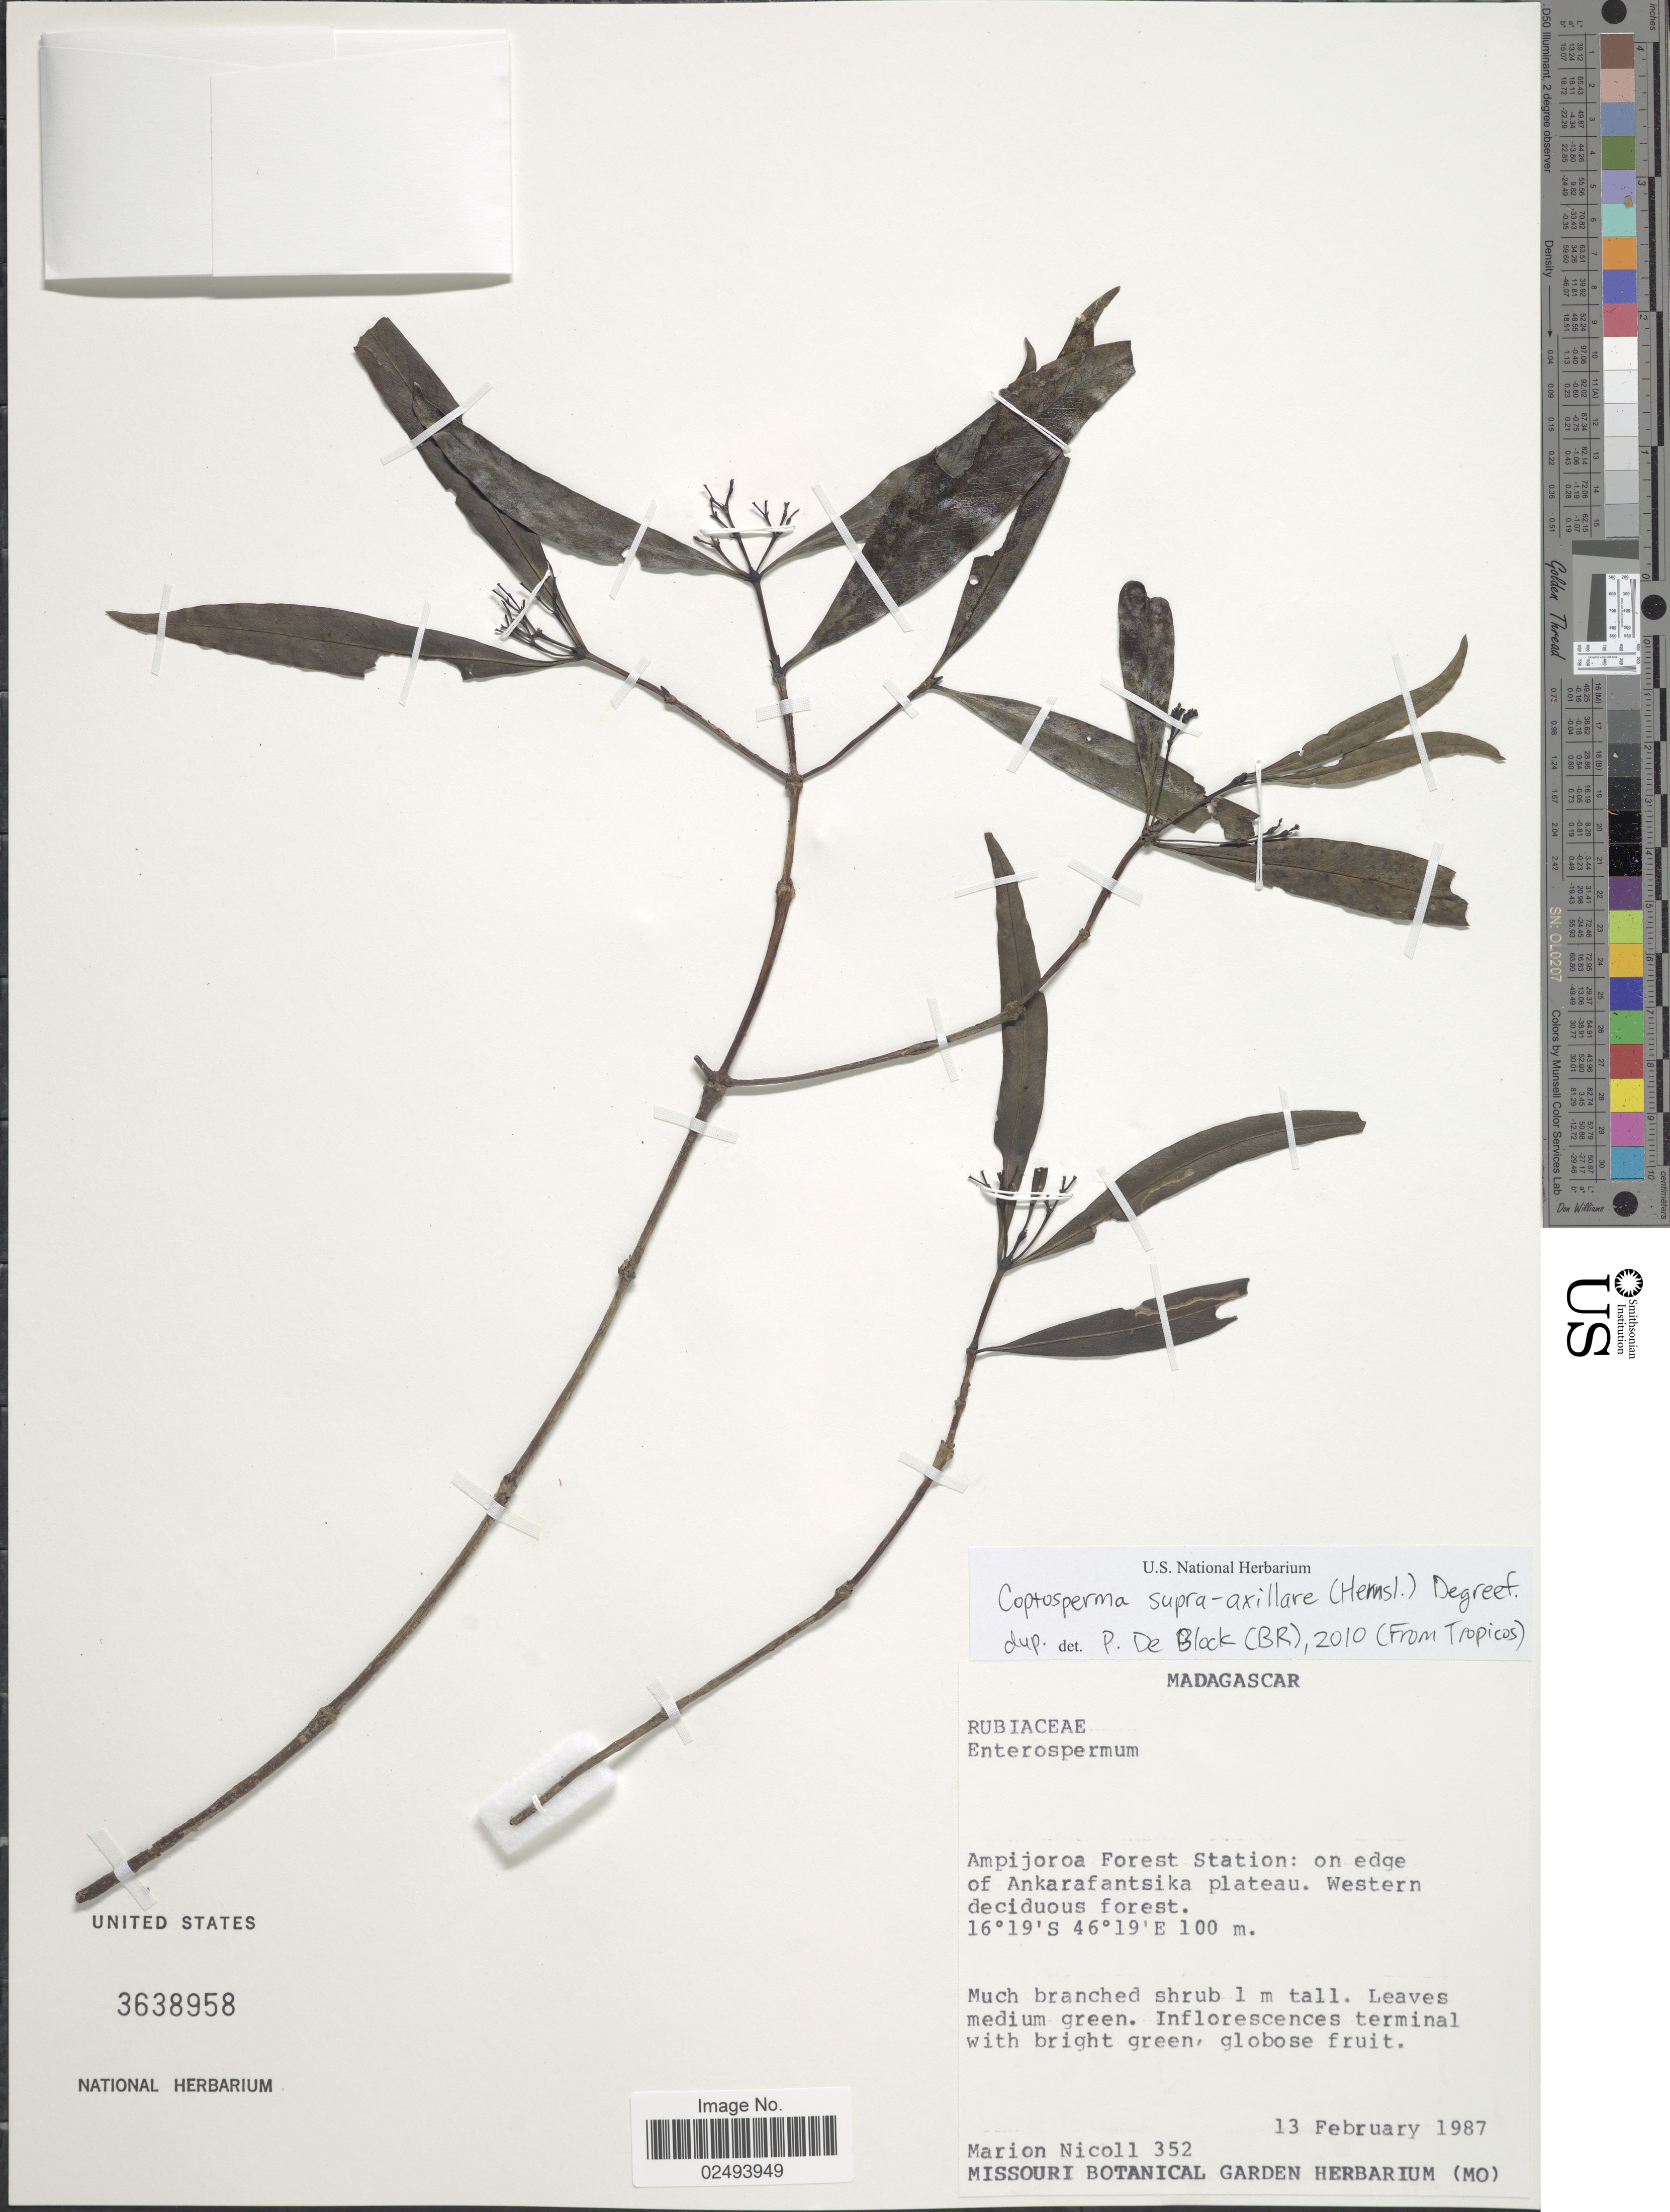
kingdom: Plantae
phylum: Tracheophyta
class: Magnoliopsida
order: Gentianales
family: Rubiaceae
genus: Coptosperma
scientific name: Coptosperma supra-axillare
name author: (Hemsl.) Degreef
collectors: M. F. Nicoll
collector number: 352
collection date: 1987-02-13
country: Madagascar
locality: Ampijoroa Forest Station: On edge of Ankarafantsika plateau. Western deciduous forest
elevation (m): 100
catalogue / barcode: US 3638958